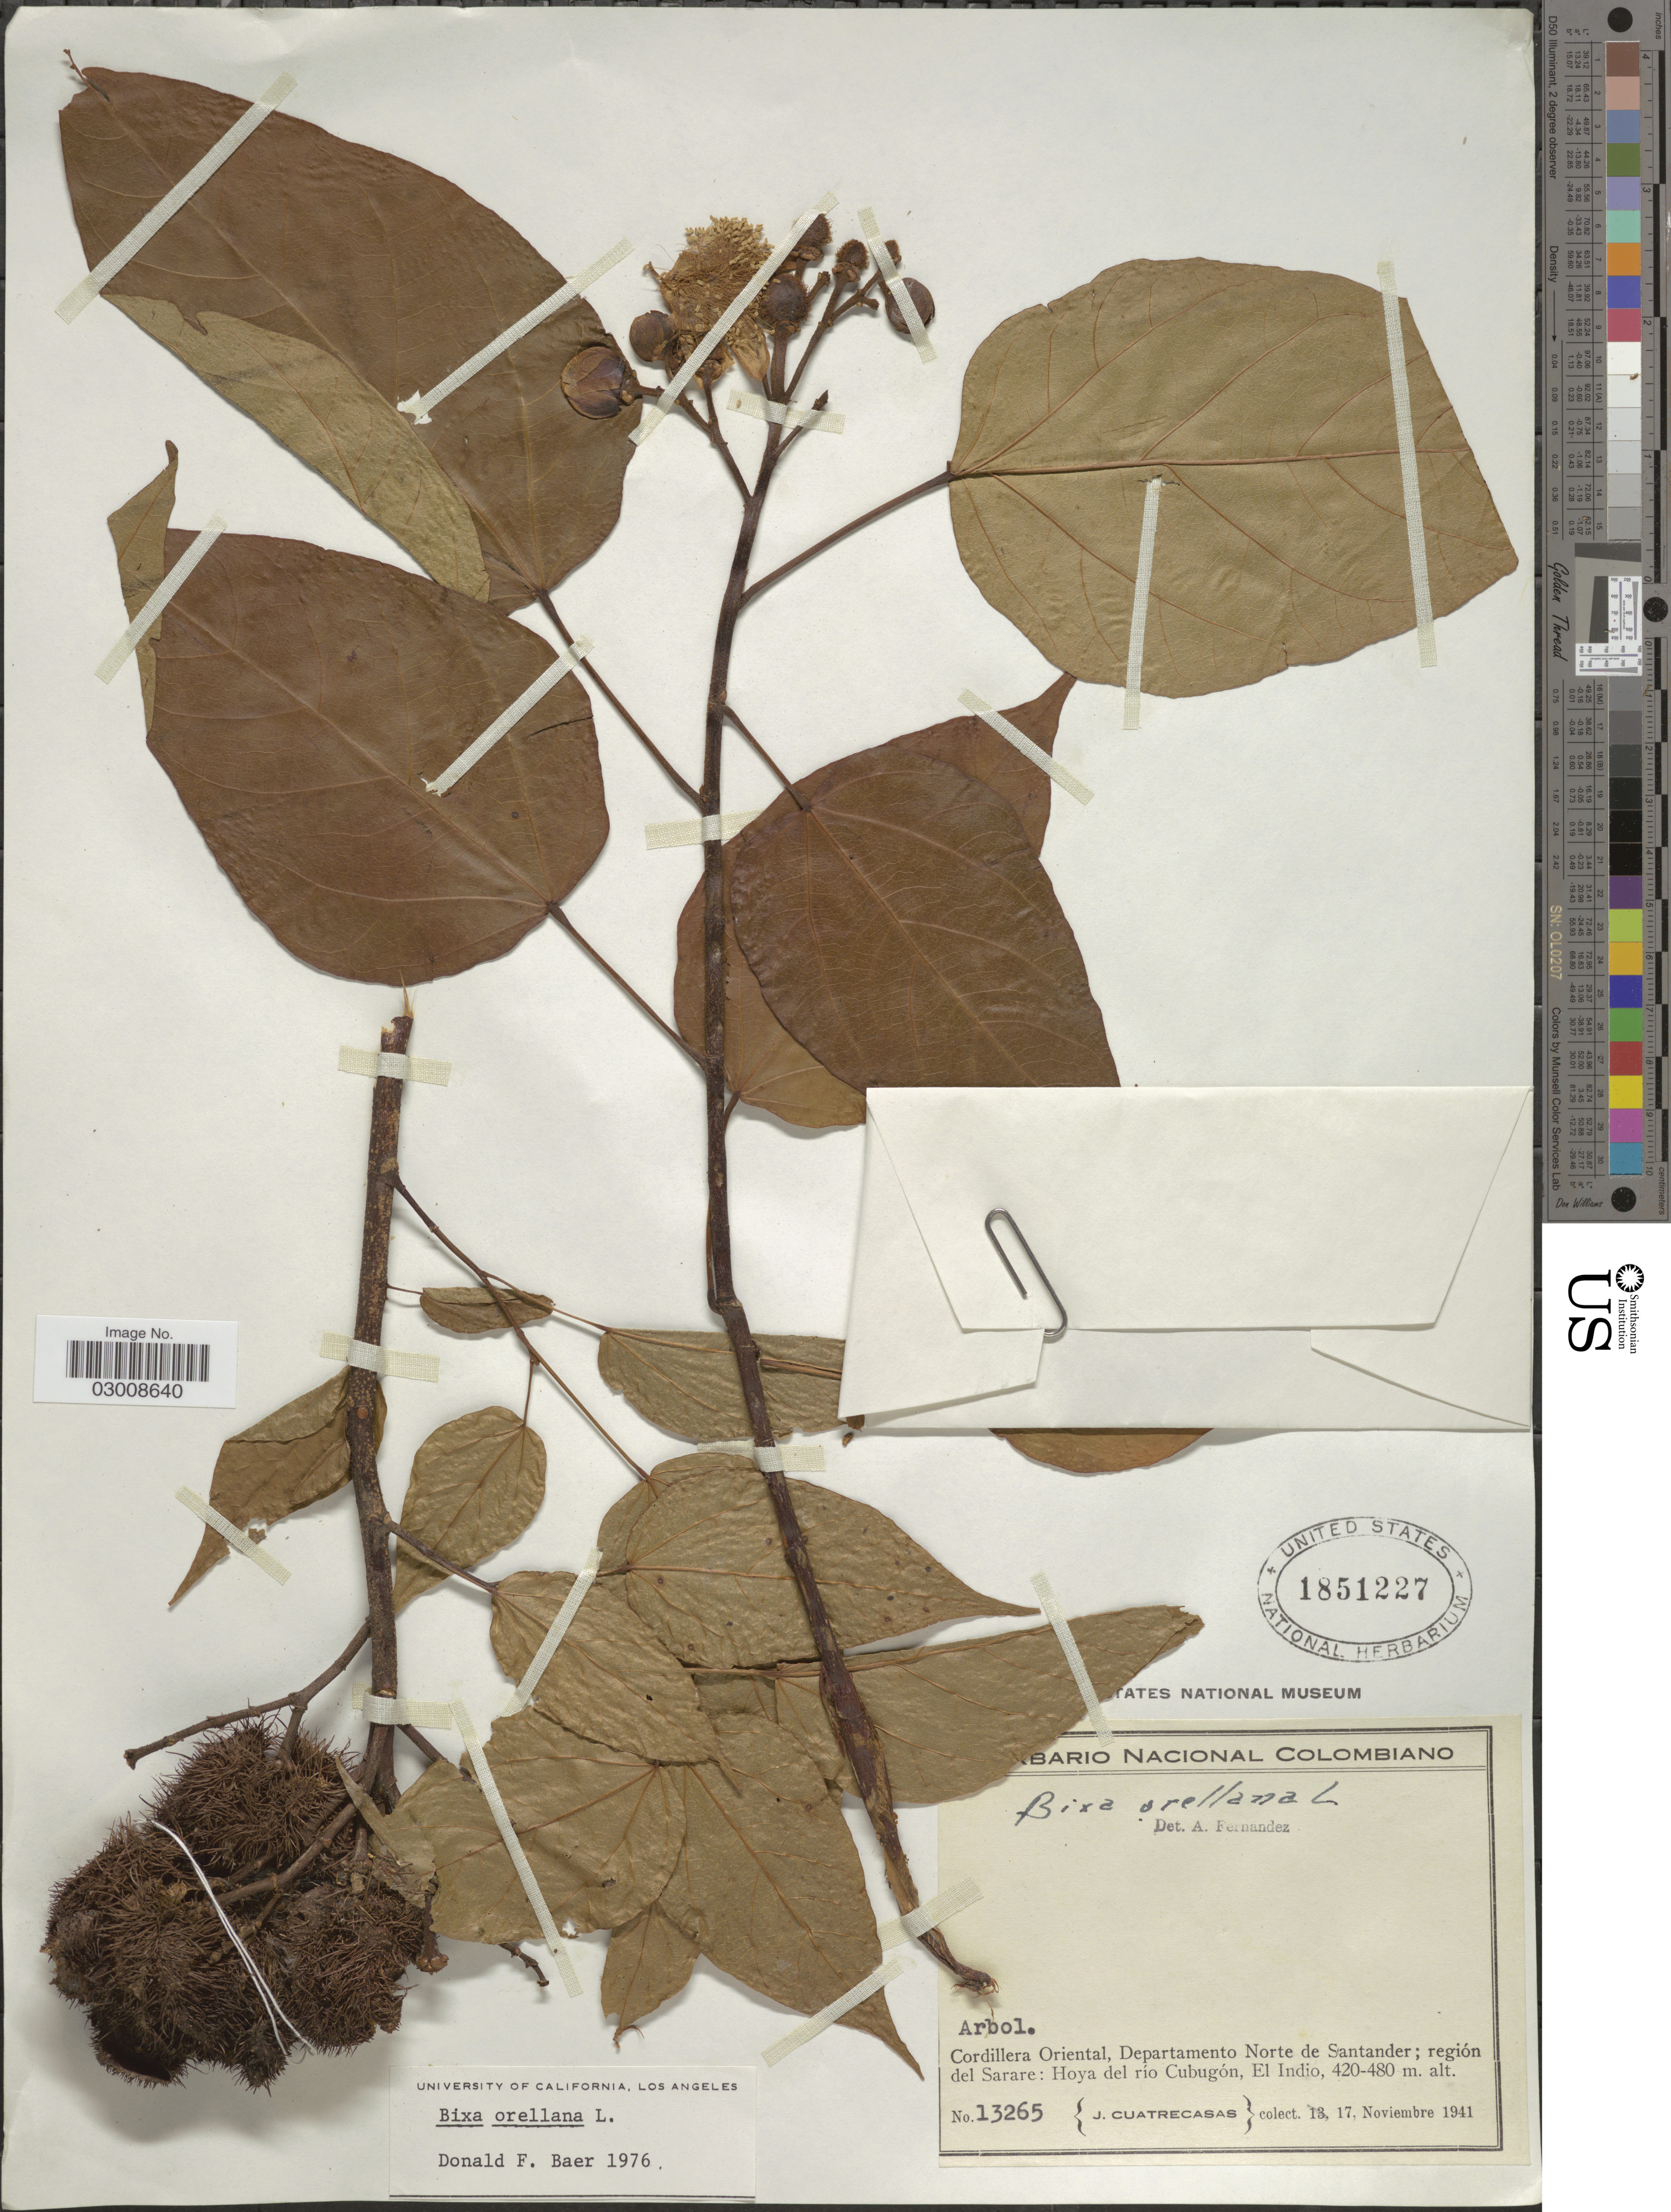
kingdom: Plantae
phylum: Tracheophyta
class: Magnoliopsida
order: Malvales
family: Bixaceae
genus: Bixa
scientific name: Bixa orellana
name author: L.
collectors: J. Cuatrecasas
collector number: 13265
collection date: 1941-11-17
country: Colombia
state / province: Norte de Santander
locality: Cordillera Oriental, Departamento Norte de Santander; región del Sarare: Hoya del río Cubugón, El Indio.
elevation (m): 420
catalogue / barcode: US 1851227